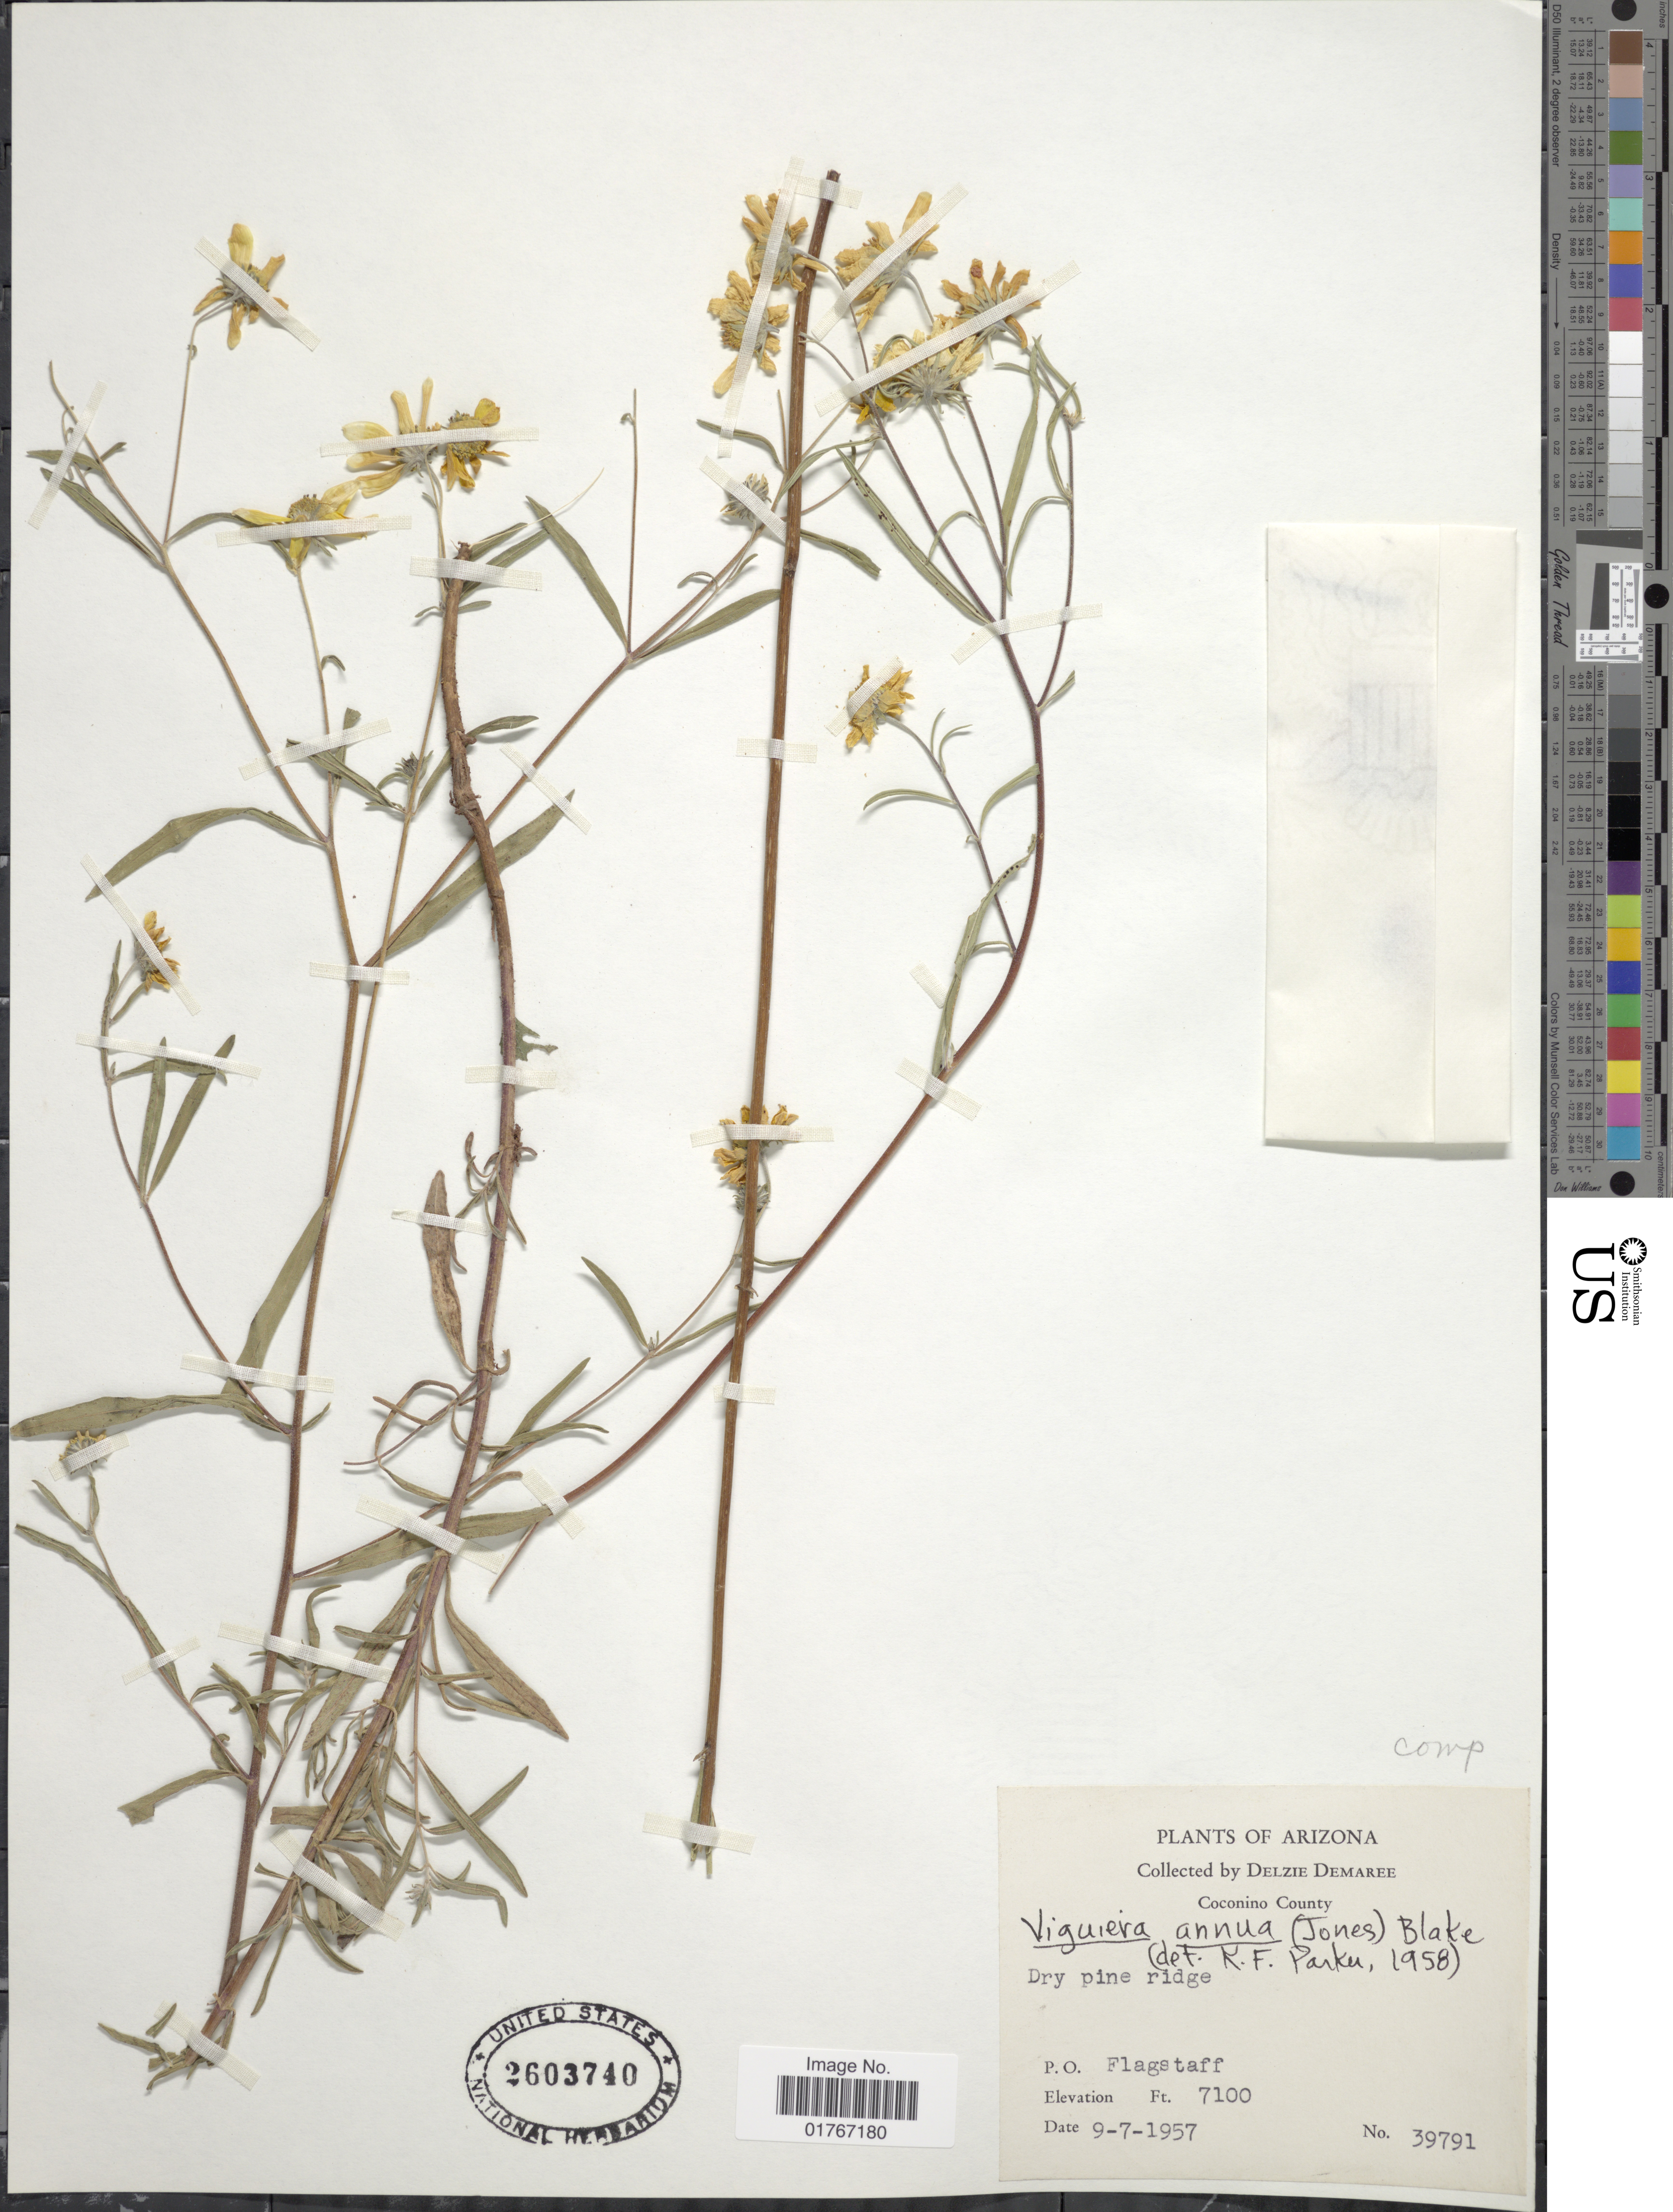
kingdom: Plantae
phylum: Tracheophyta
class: Magnoliopsida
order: Asterales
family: Asteraceae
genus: Heliomeris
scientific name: Heliomeris annua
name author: (M.E. Jones) Cockerell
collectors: D. Demaree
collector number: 39791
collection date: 1957-09-07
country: United States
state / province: Arizona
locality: Coconino County, Dry pine ridge, P.O. Flagstaff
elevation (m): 2164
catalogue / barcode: US 2603740